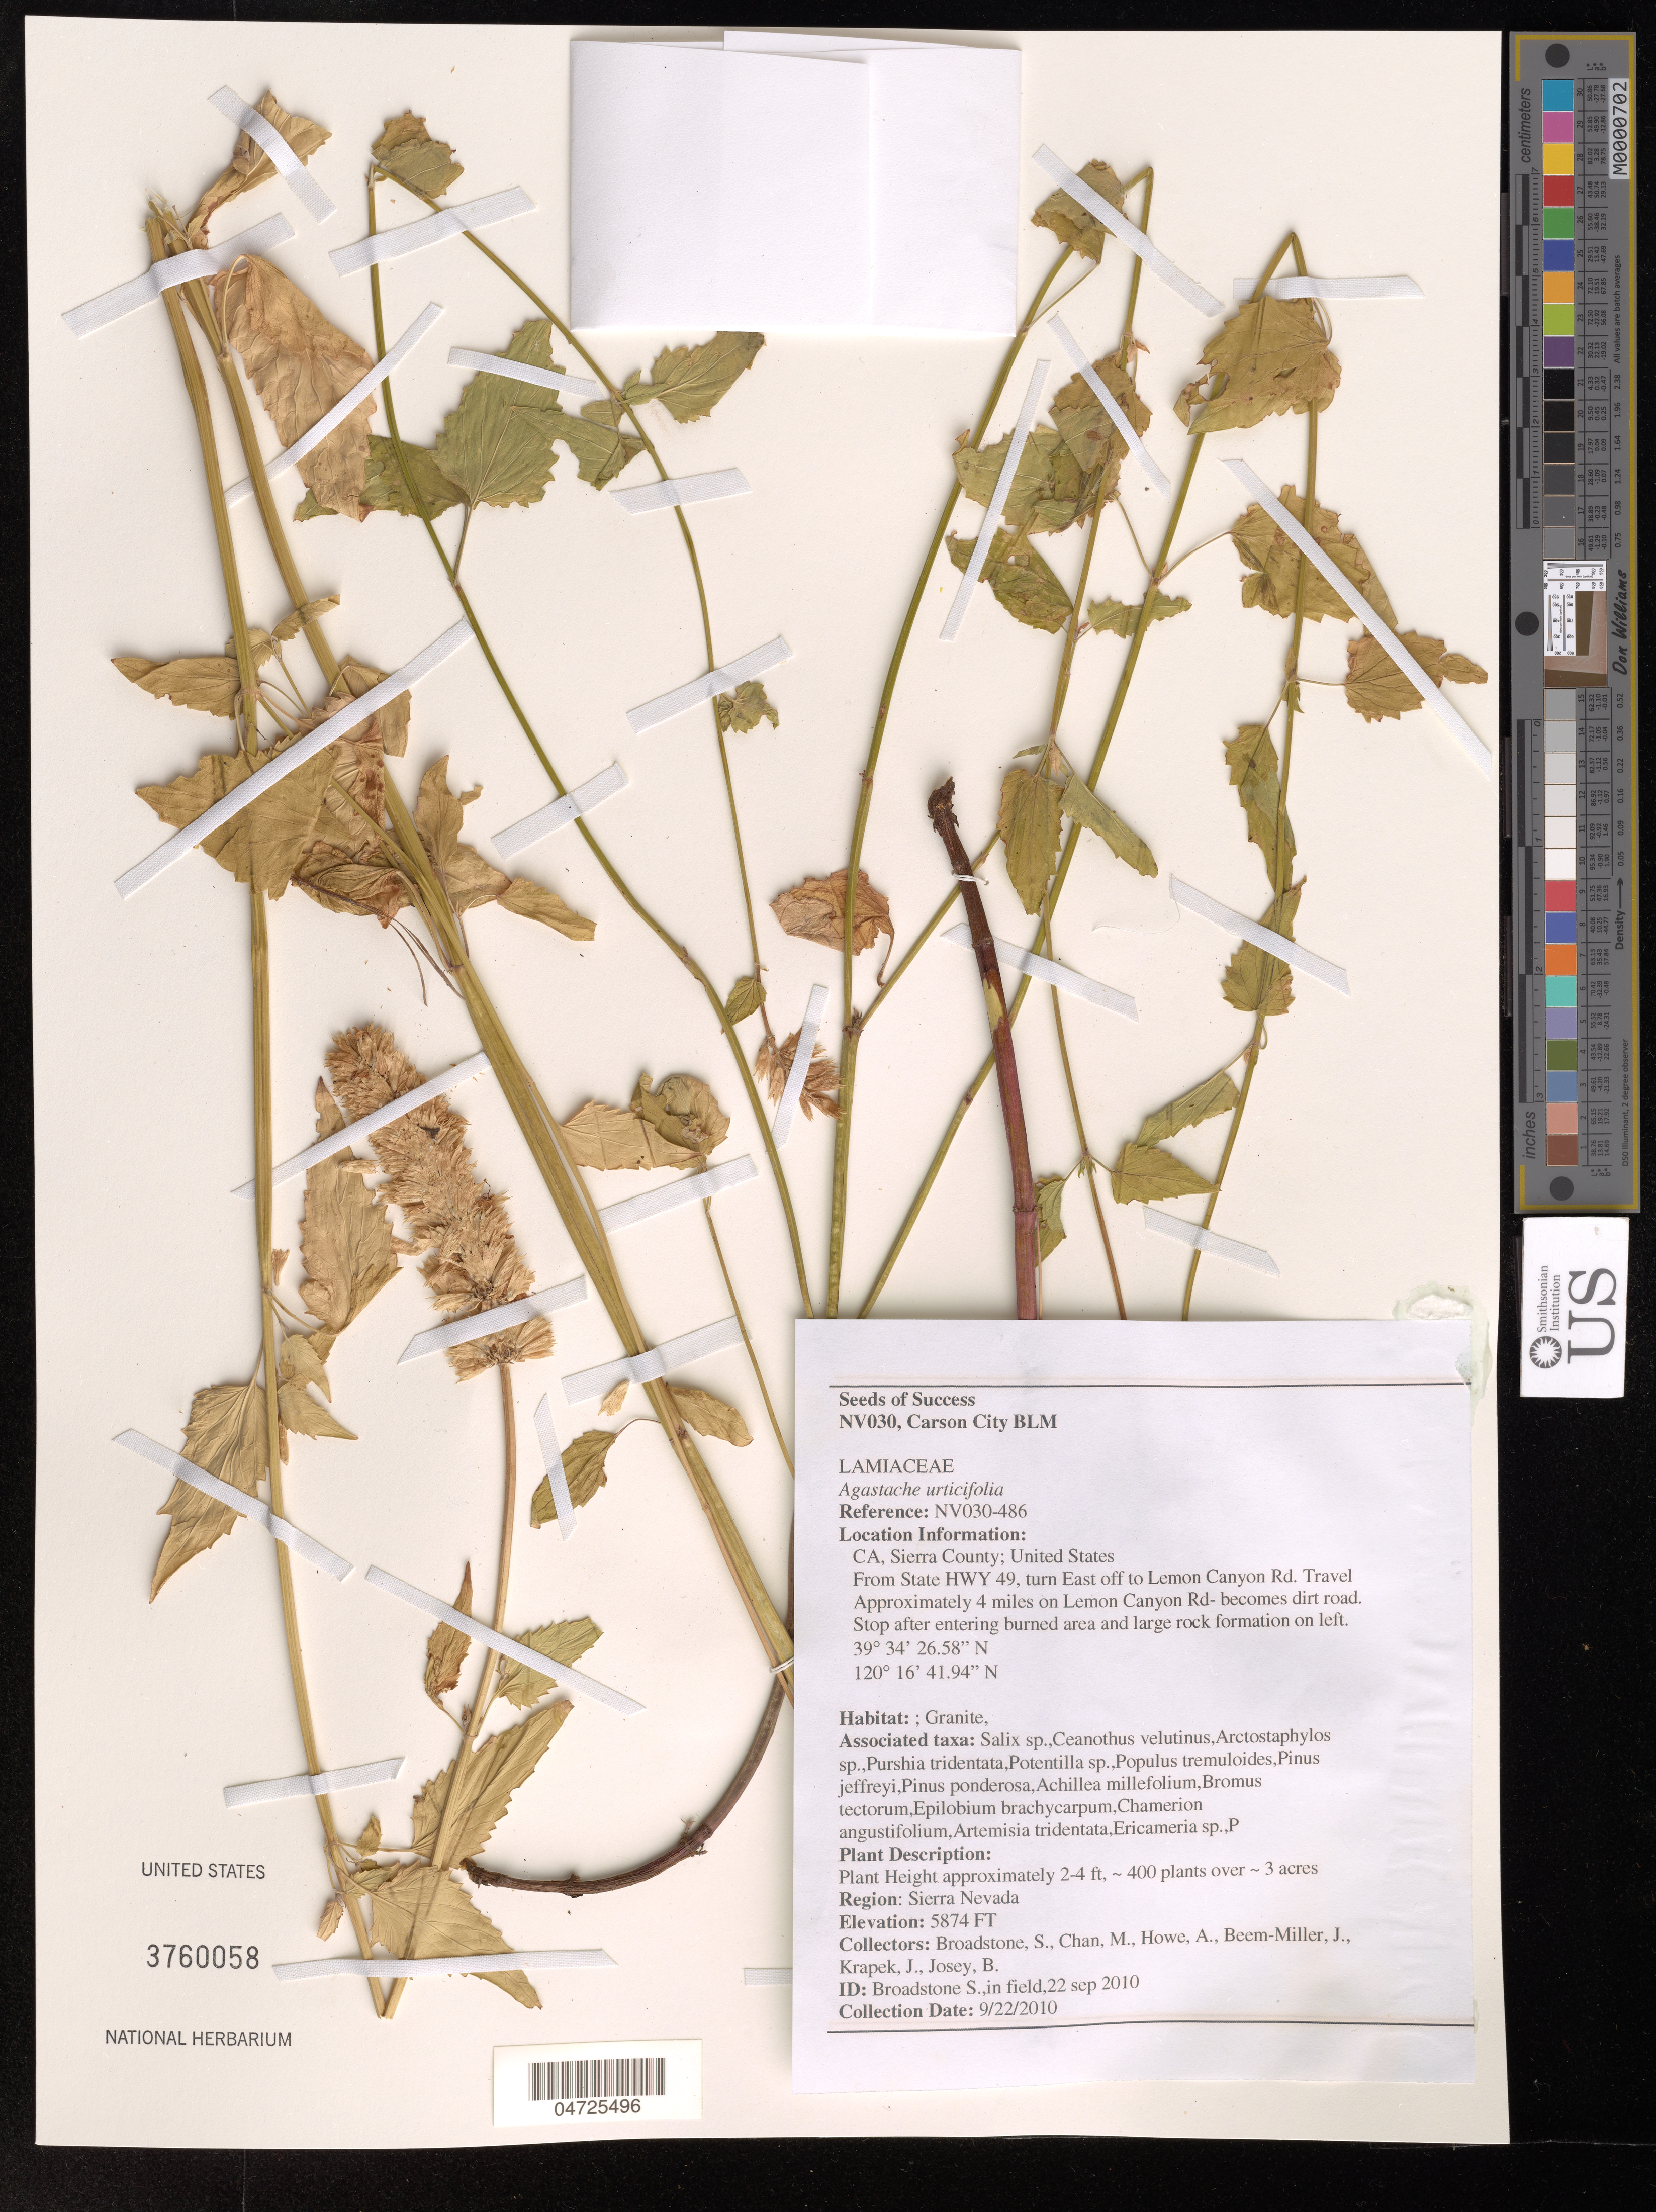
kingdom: Plantae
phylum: Tracheophyta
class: Magnoliopsida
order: Lamiales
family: Lamiaceae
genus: Agastache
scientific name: Agastache urticifolia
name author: (Benth.) Kuntze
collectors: S. Broadstone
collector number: NV030-486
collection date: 2010-09-22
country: United States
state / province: California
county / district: Sierra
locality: Sierra County. From State HWY 49, turn East off to Lemon Canyon Rd. Travel Approximately 4 miles on Lemon Canyon Rd- becomes dirt road. Stop after entering burned area and large rock formation on left. Region: Sierra Nevada.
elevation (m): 1790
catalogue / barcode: US 3760058